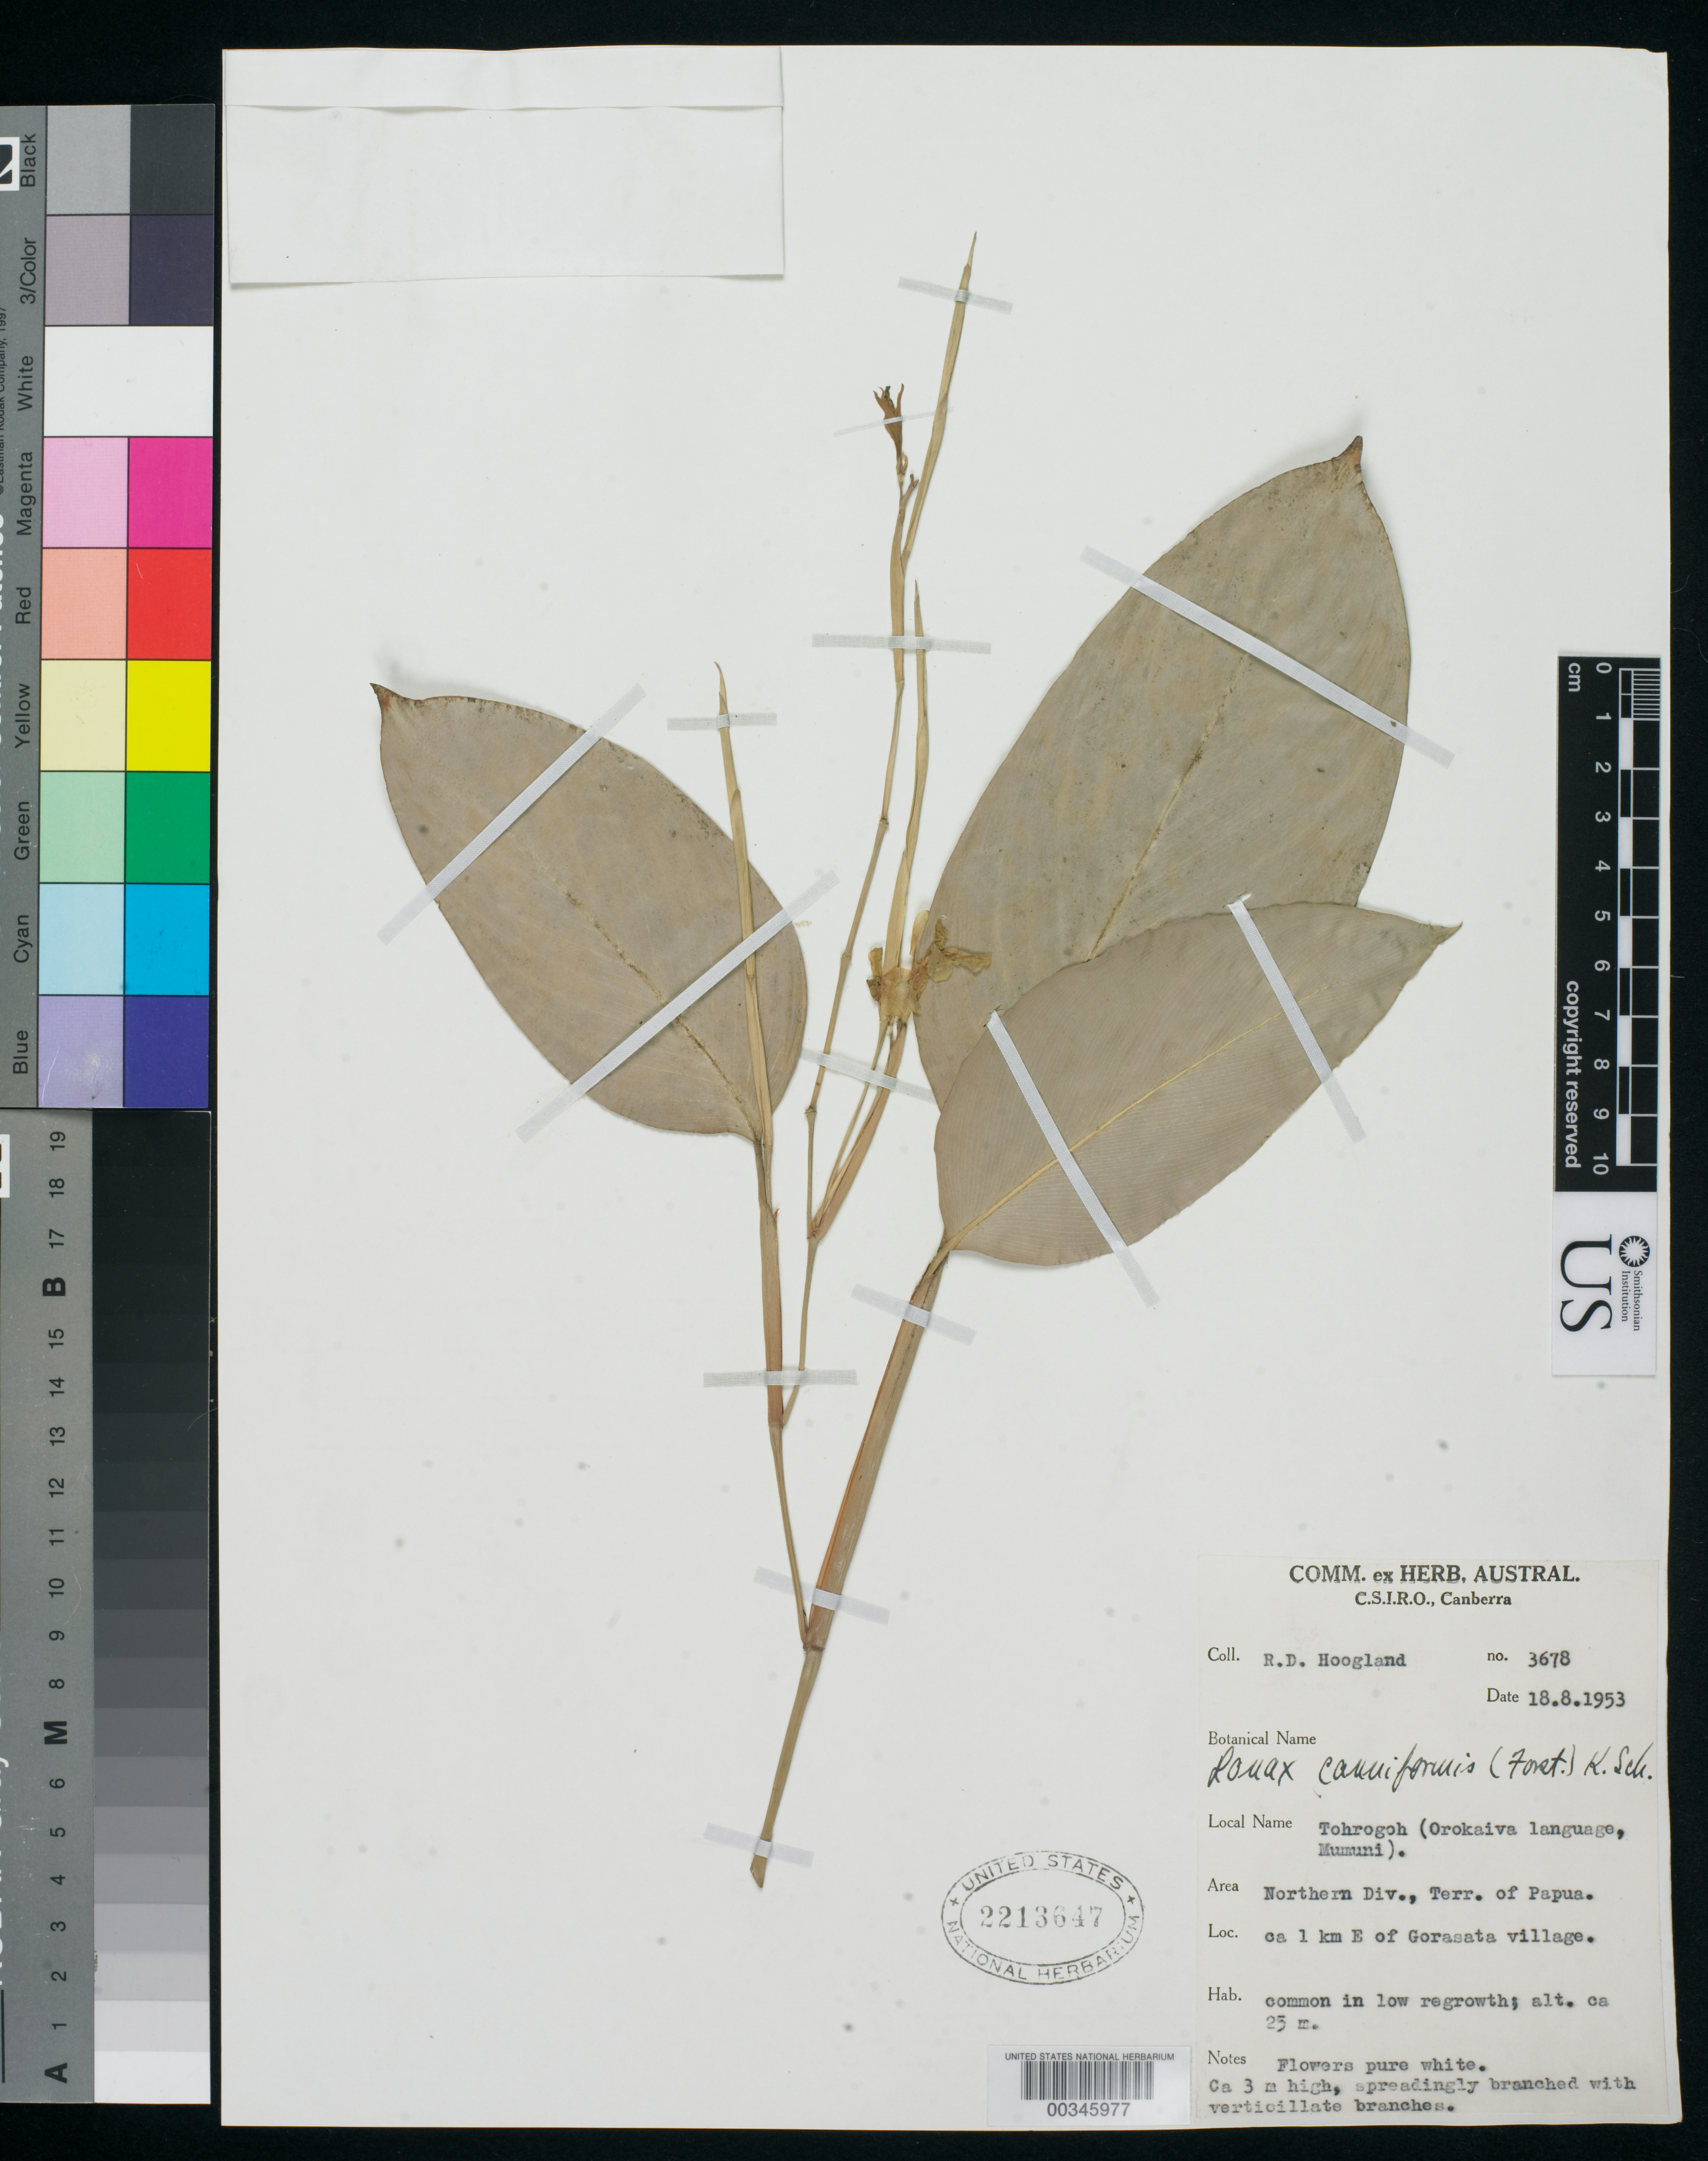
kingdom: Plantae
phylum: Tracheophyta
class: Liliopsida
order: Zingiberales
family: Marantaceae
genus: Donax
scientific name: Donax canniformis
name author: (G. Forst.) K. Schum.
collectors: R. D. Hoogland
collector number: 3678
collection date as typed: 18 Aug 1953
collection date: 1953-08-18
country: Papua New Guinea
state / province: Northern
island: New Guinea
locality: Northern div., ca 1 km E of Gorasata village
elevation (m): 25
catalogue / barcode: US 2213647